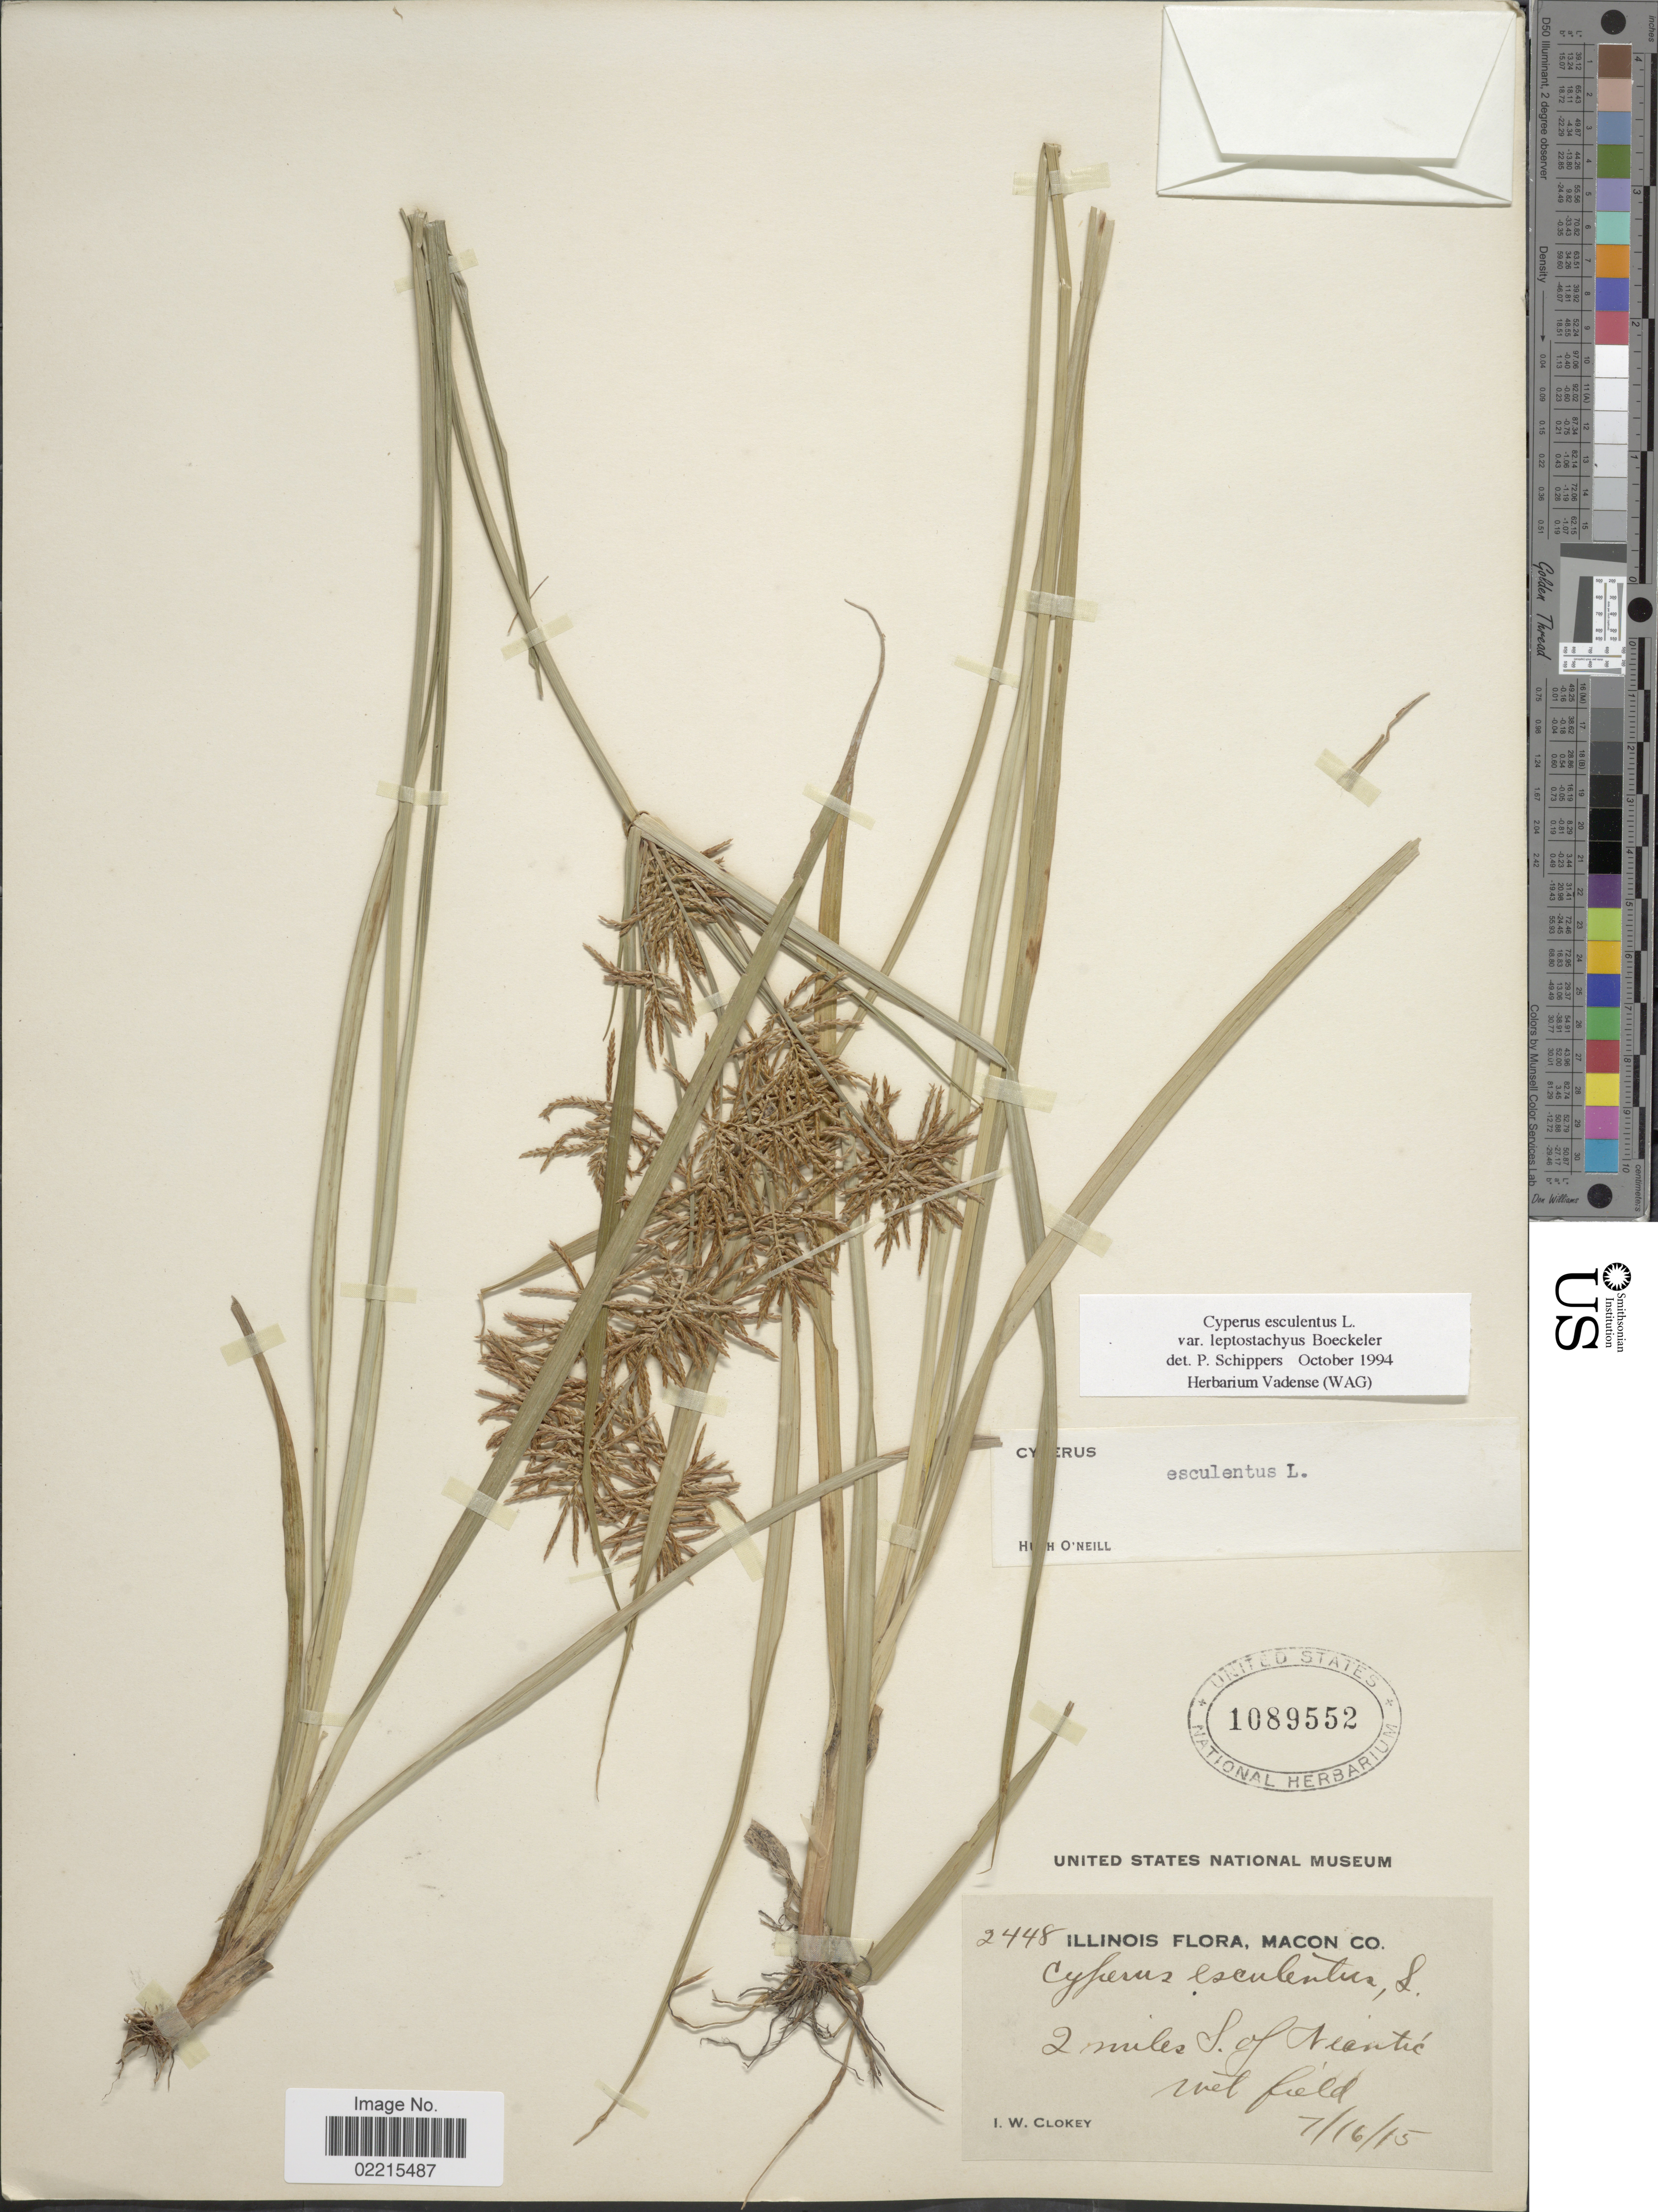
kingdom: Plantae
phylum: Tracheophyta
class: Liliopsida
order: Poales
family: Cyperaceae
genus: Cyperus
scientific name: Cyperus esculentus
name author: L.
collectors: I. W. Clokey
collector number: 2448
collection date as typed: Transcribed d/m/y: 16/7/15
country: United States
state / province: Illinois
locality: Macon Co, 2 miles S of Neantic, wet field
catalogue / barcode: US 1089552